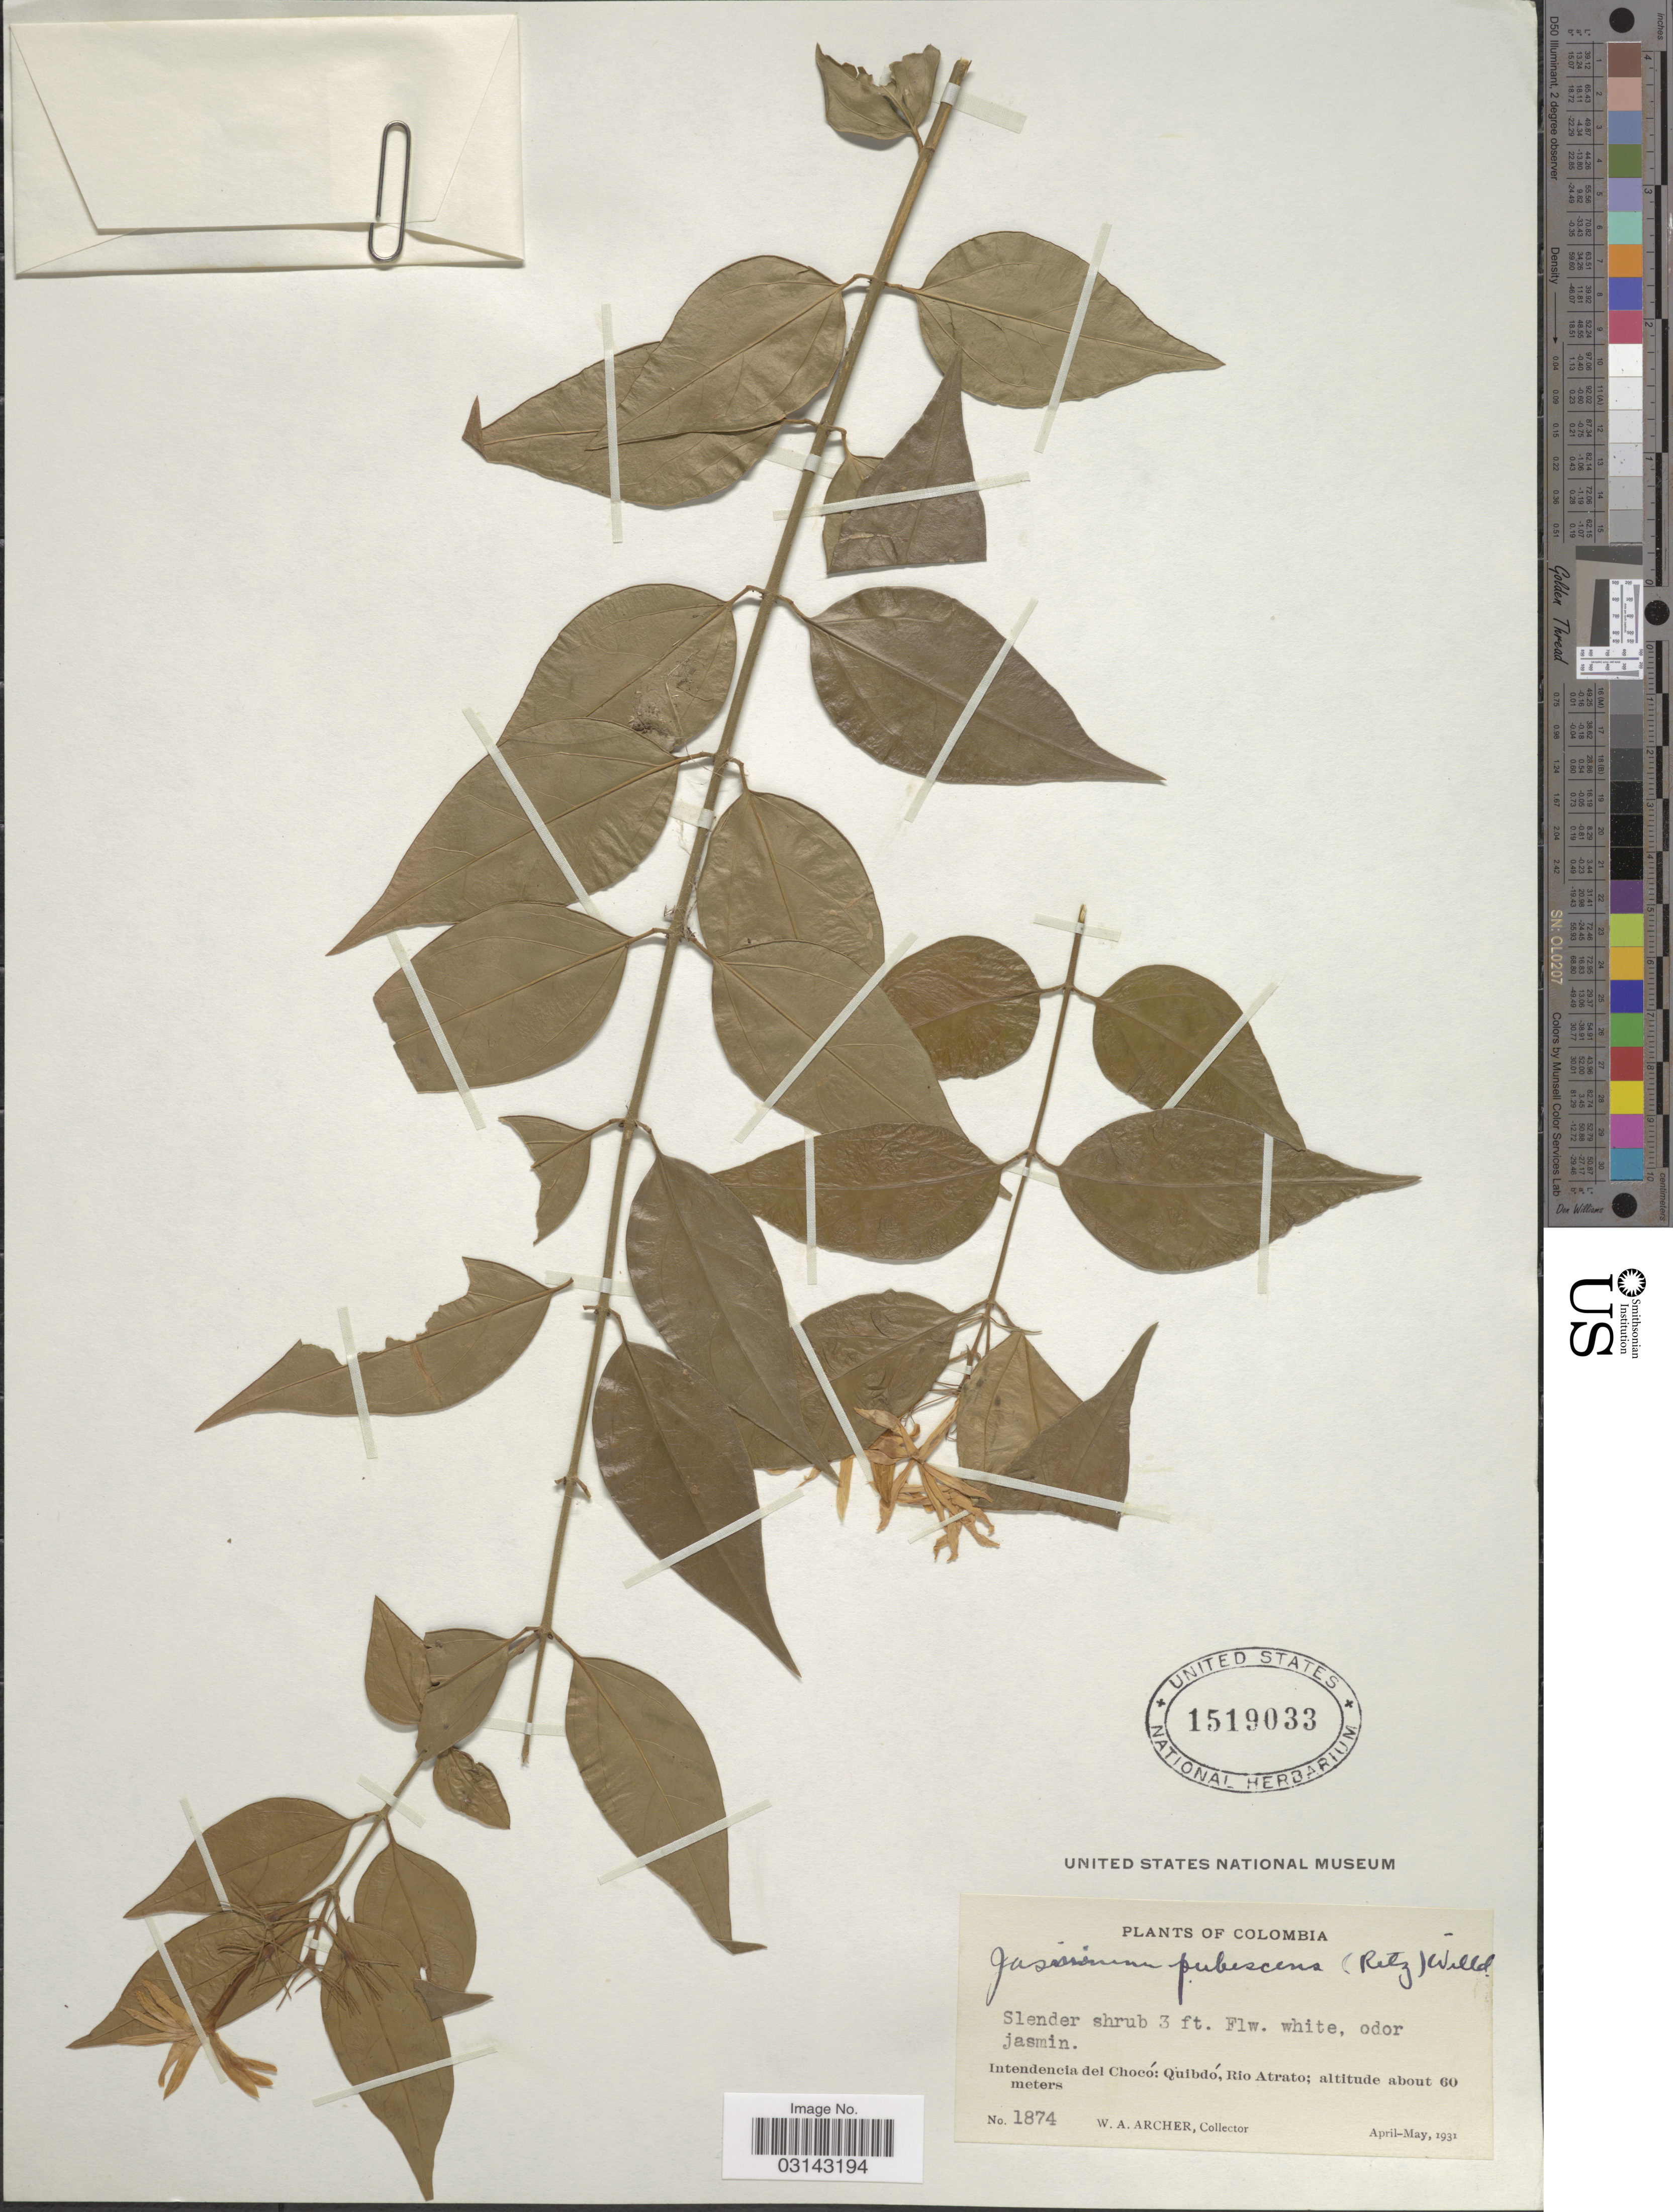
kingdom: Plantae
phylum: Tracheophyta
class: Magnoliopsida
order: Lamiales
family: Oleaceae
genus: Jasminum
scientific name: Jasminum laurifolium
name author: Roxb.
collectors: W. Archer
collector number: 1874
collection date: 1931-04/1931-05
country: Colombia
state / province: Chocó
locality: Intendencia del Chocó: Quibdó, Rio Atrato.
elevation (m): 60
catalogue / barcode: US 1519033